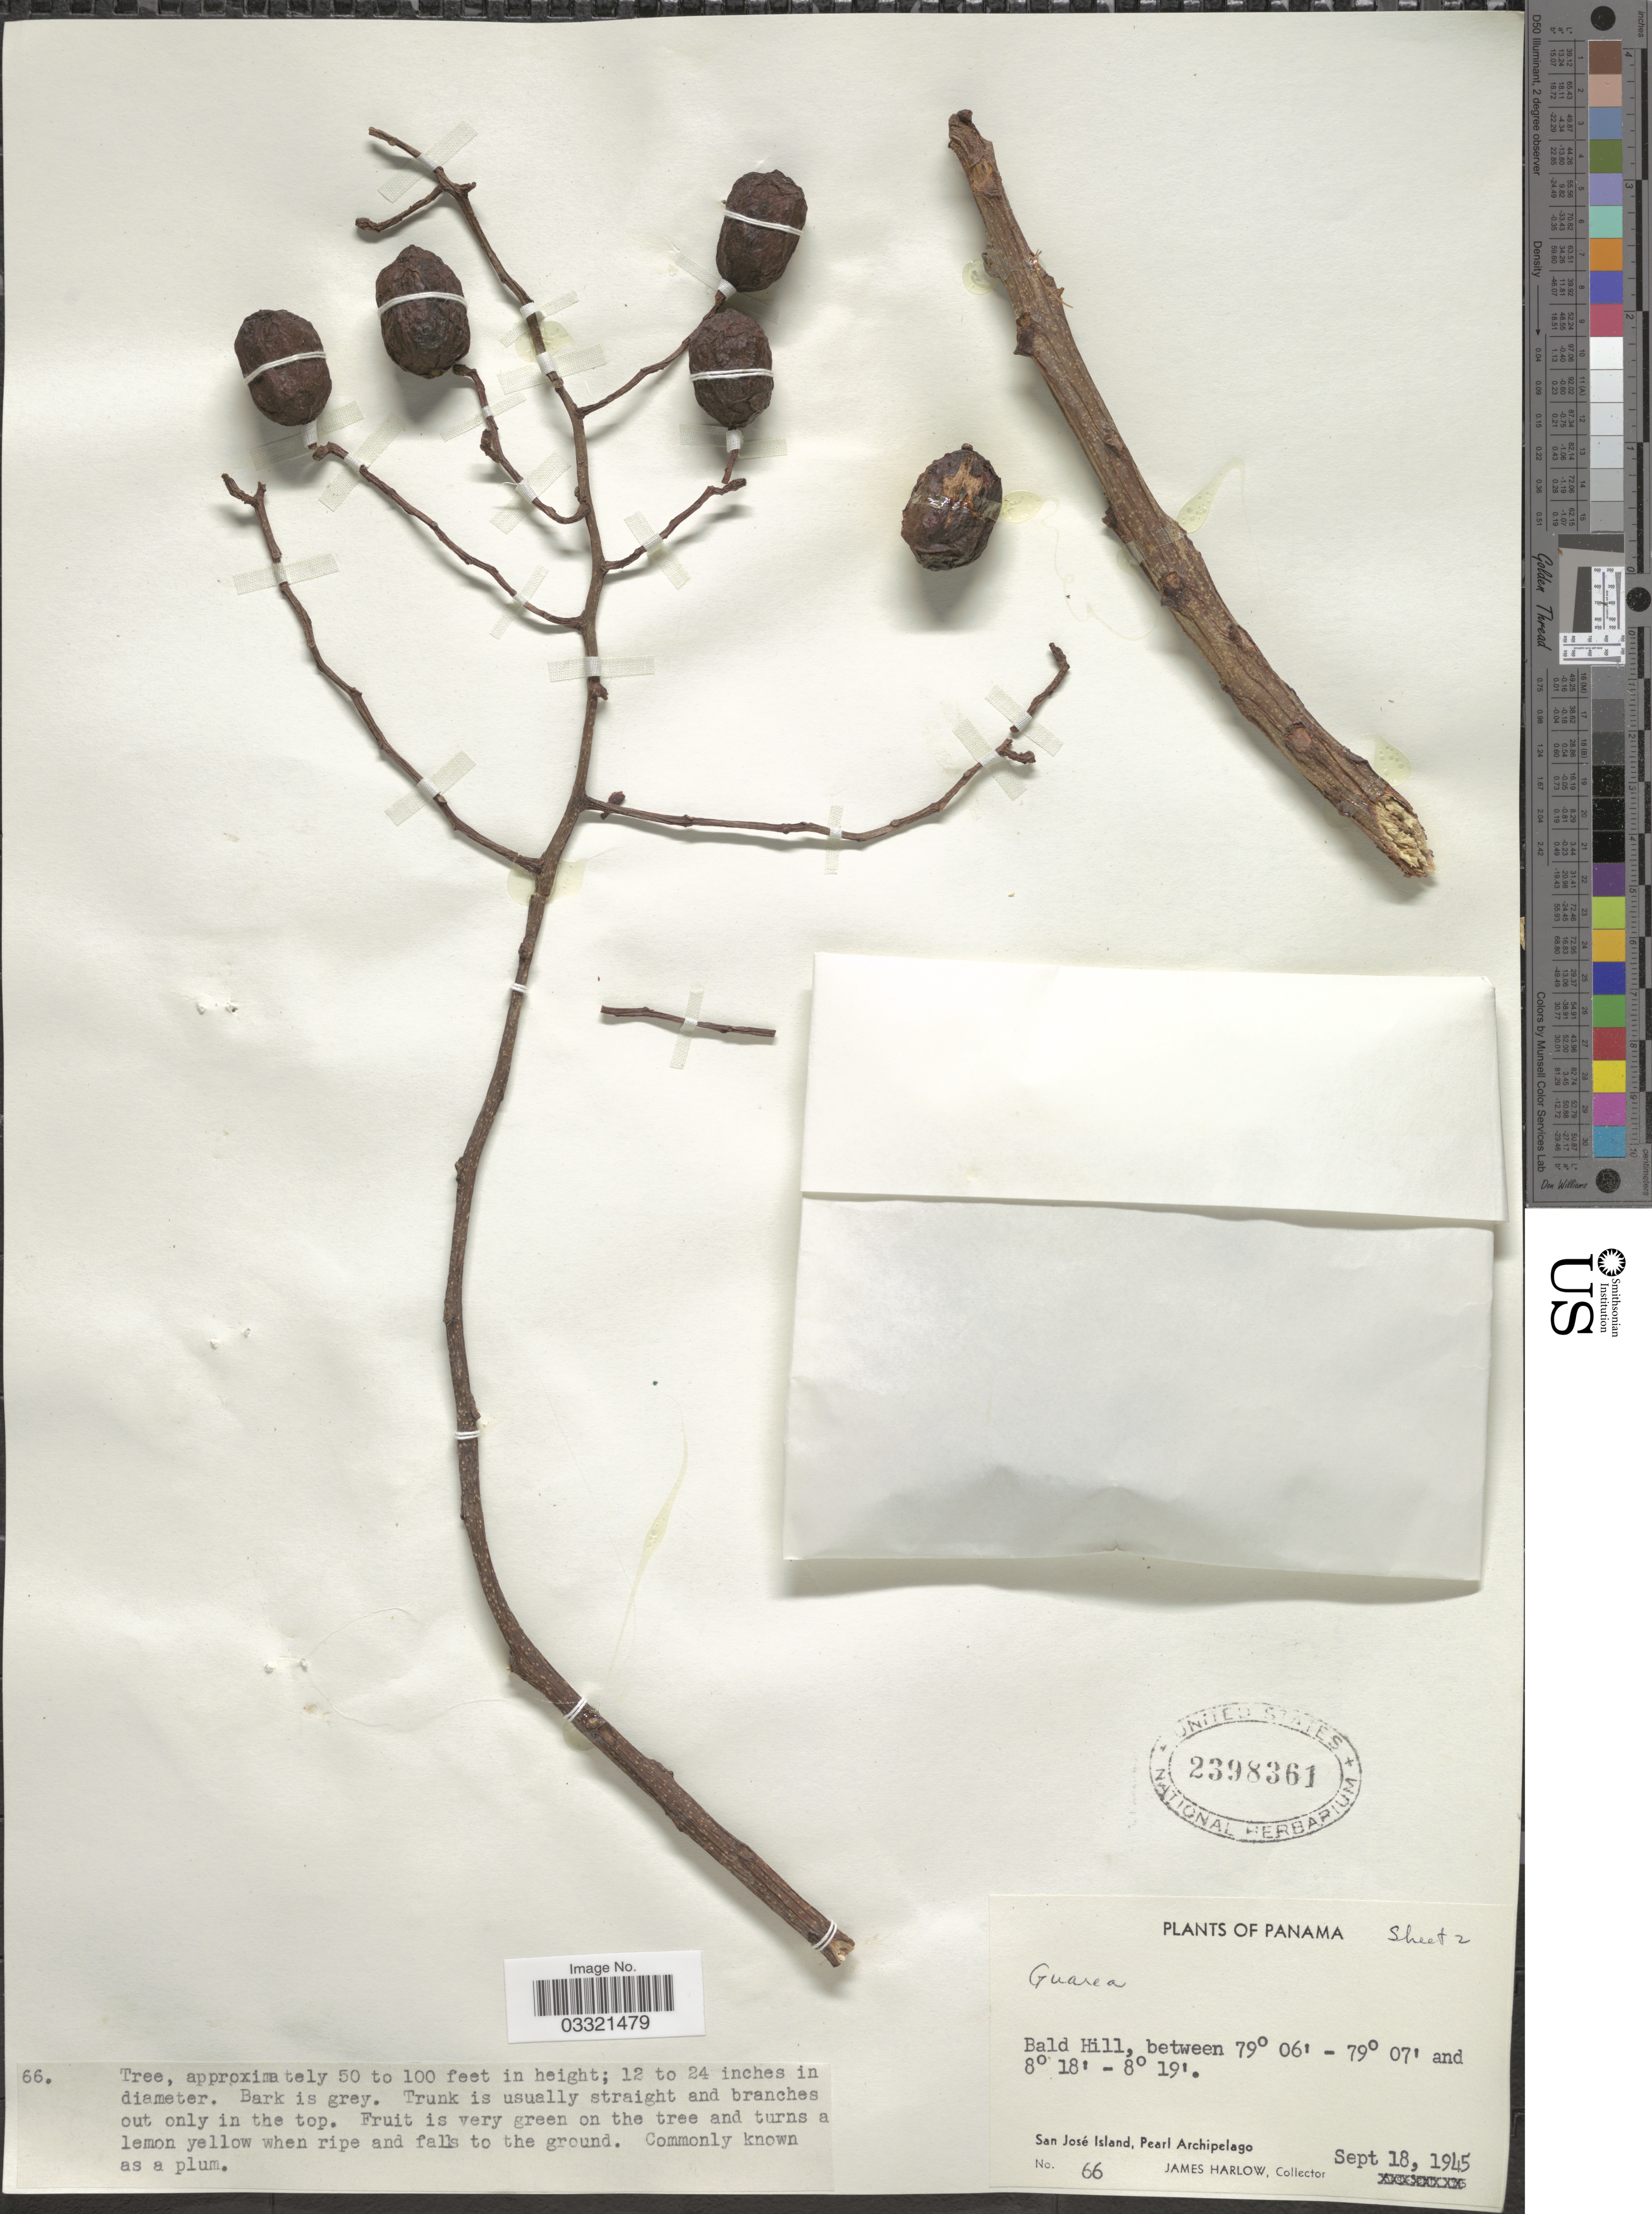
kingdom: Plantae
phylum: Tracheophyta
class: Magnoliopsida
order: Sapindales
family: Meliaceae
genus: Guarea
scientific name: Guarea sp.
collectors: J. Harlow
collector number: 66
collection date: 1945-09-18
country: Panama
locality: San José Island, Pearl Archipelago. Bald hill.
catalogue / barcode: US 2398361